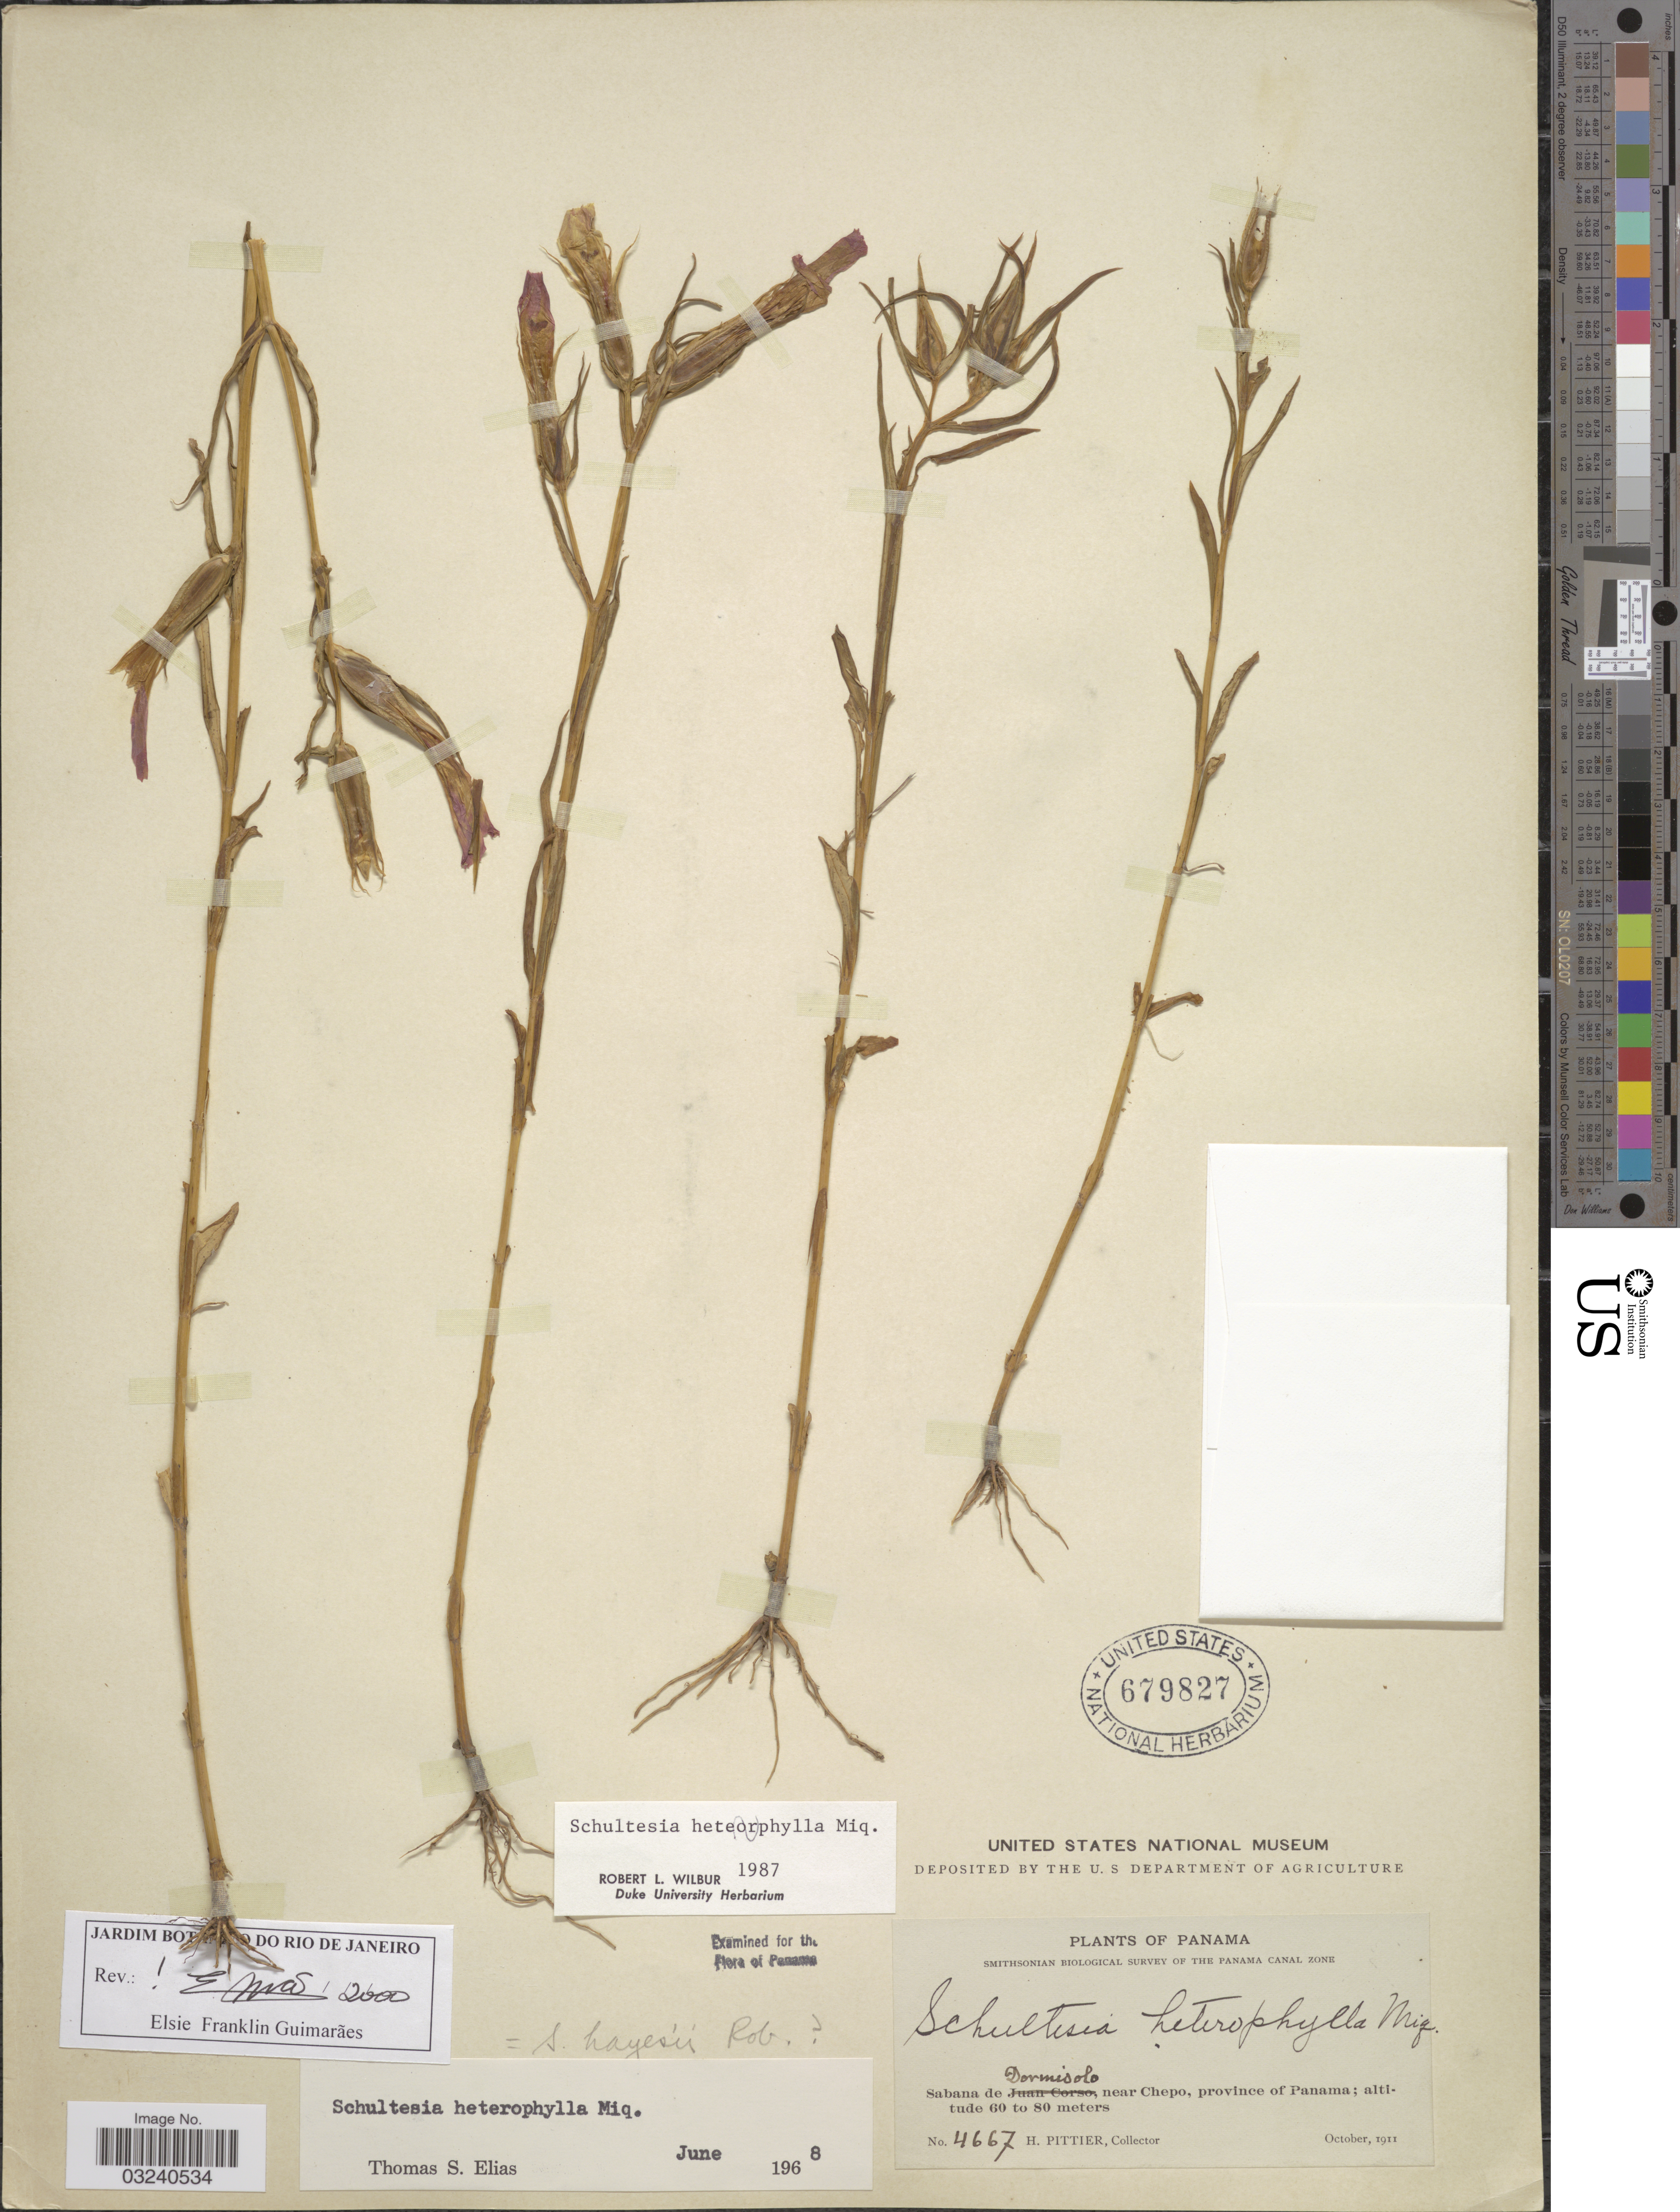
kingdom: Plantae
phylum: Tracheophyta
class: Magnoliopsida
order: Gentianales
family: Gentianaceae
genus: Schultesia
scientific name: Schultesia heterophylla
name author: Miq.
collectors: H. F. Pittier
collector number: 4667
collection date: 1911-10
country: Panama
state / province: Panamá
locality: Sabana de Dormisolo, near Chepo.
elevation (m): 60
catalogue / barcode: US 679827